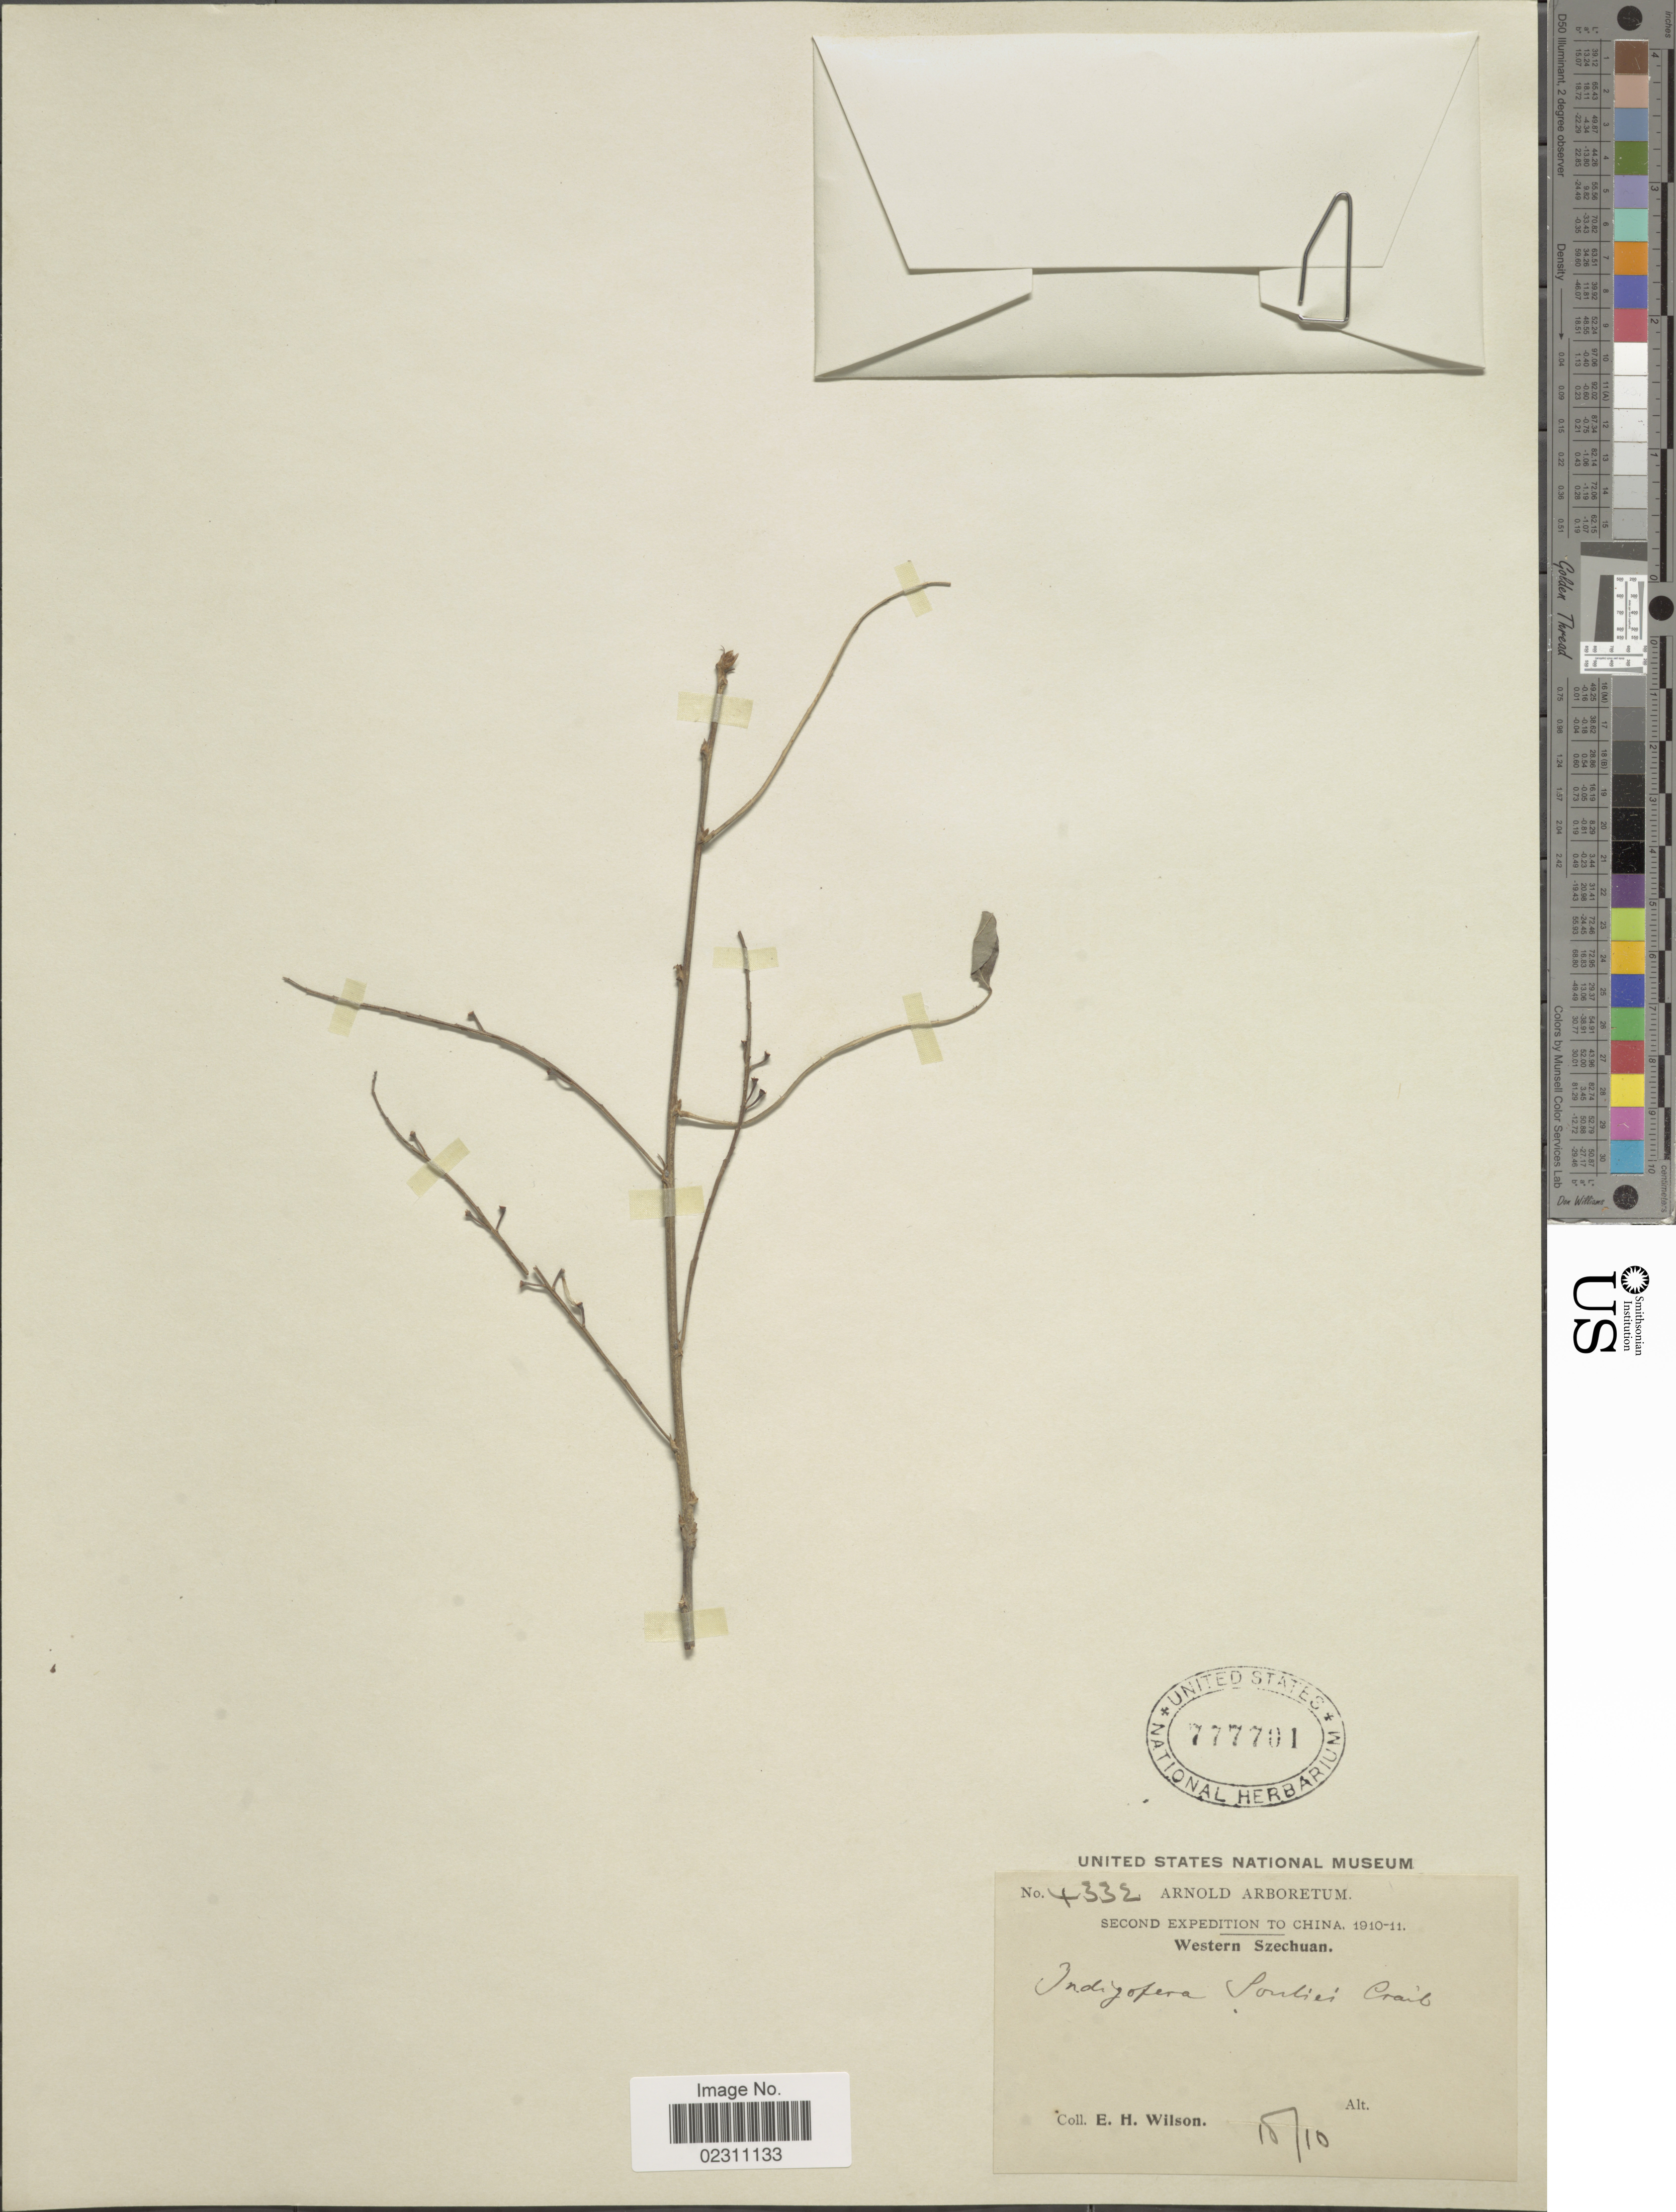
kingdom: Plantae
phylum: Tracheophyta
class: Magnoliopsida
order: Fabales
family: Fabaceae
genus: Indigofera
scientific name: Indigofera souliei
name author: Craib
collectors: E. Wilson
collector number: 4332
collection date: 1910-10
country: China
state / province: Sichuan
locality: Western Szechuan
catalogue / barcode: US 777701